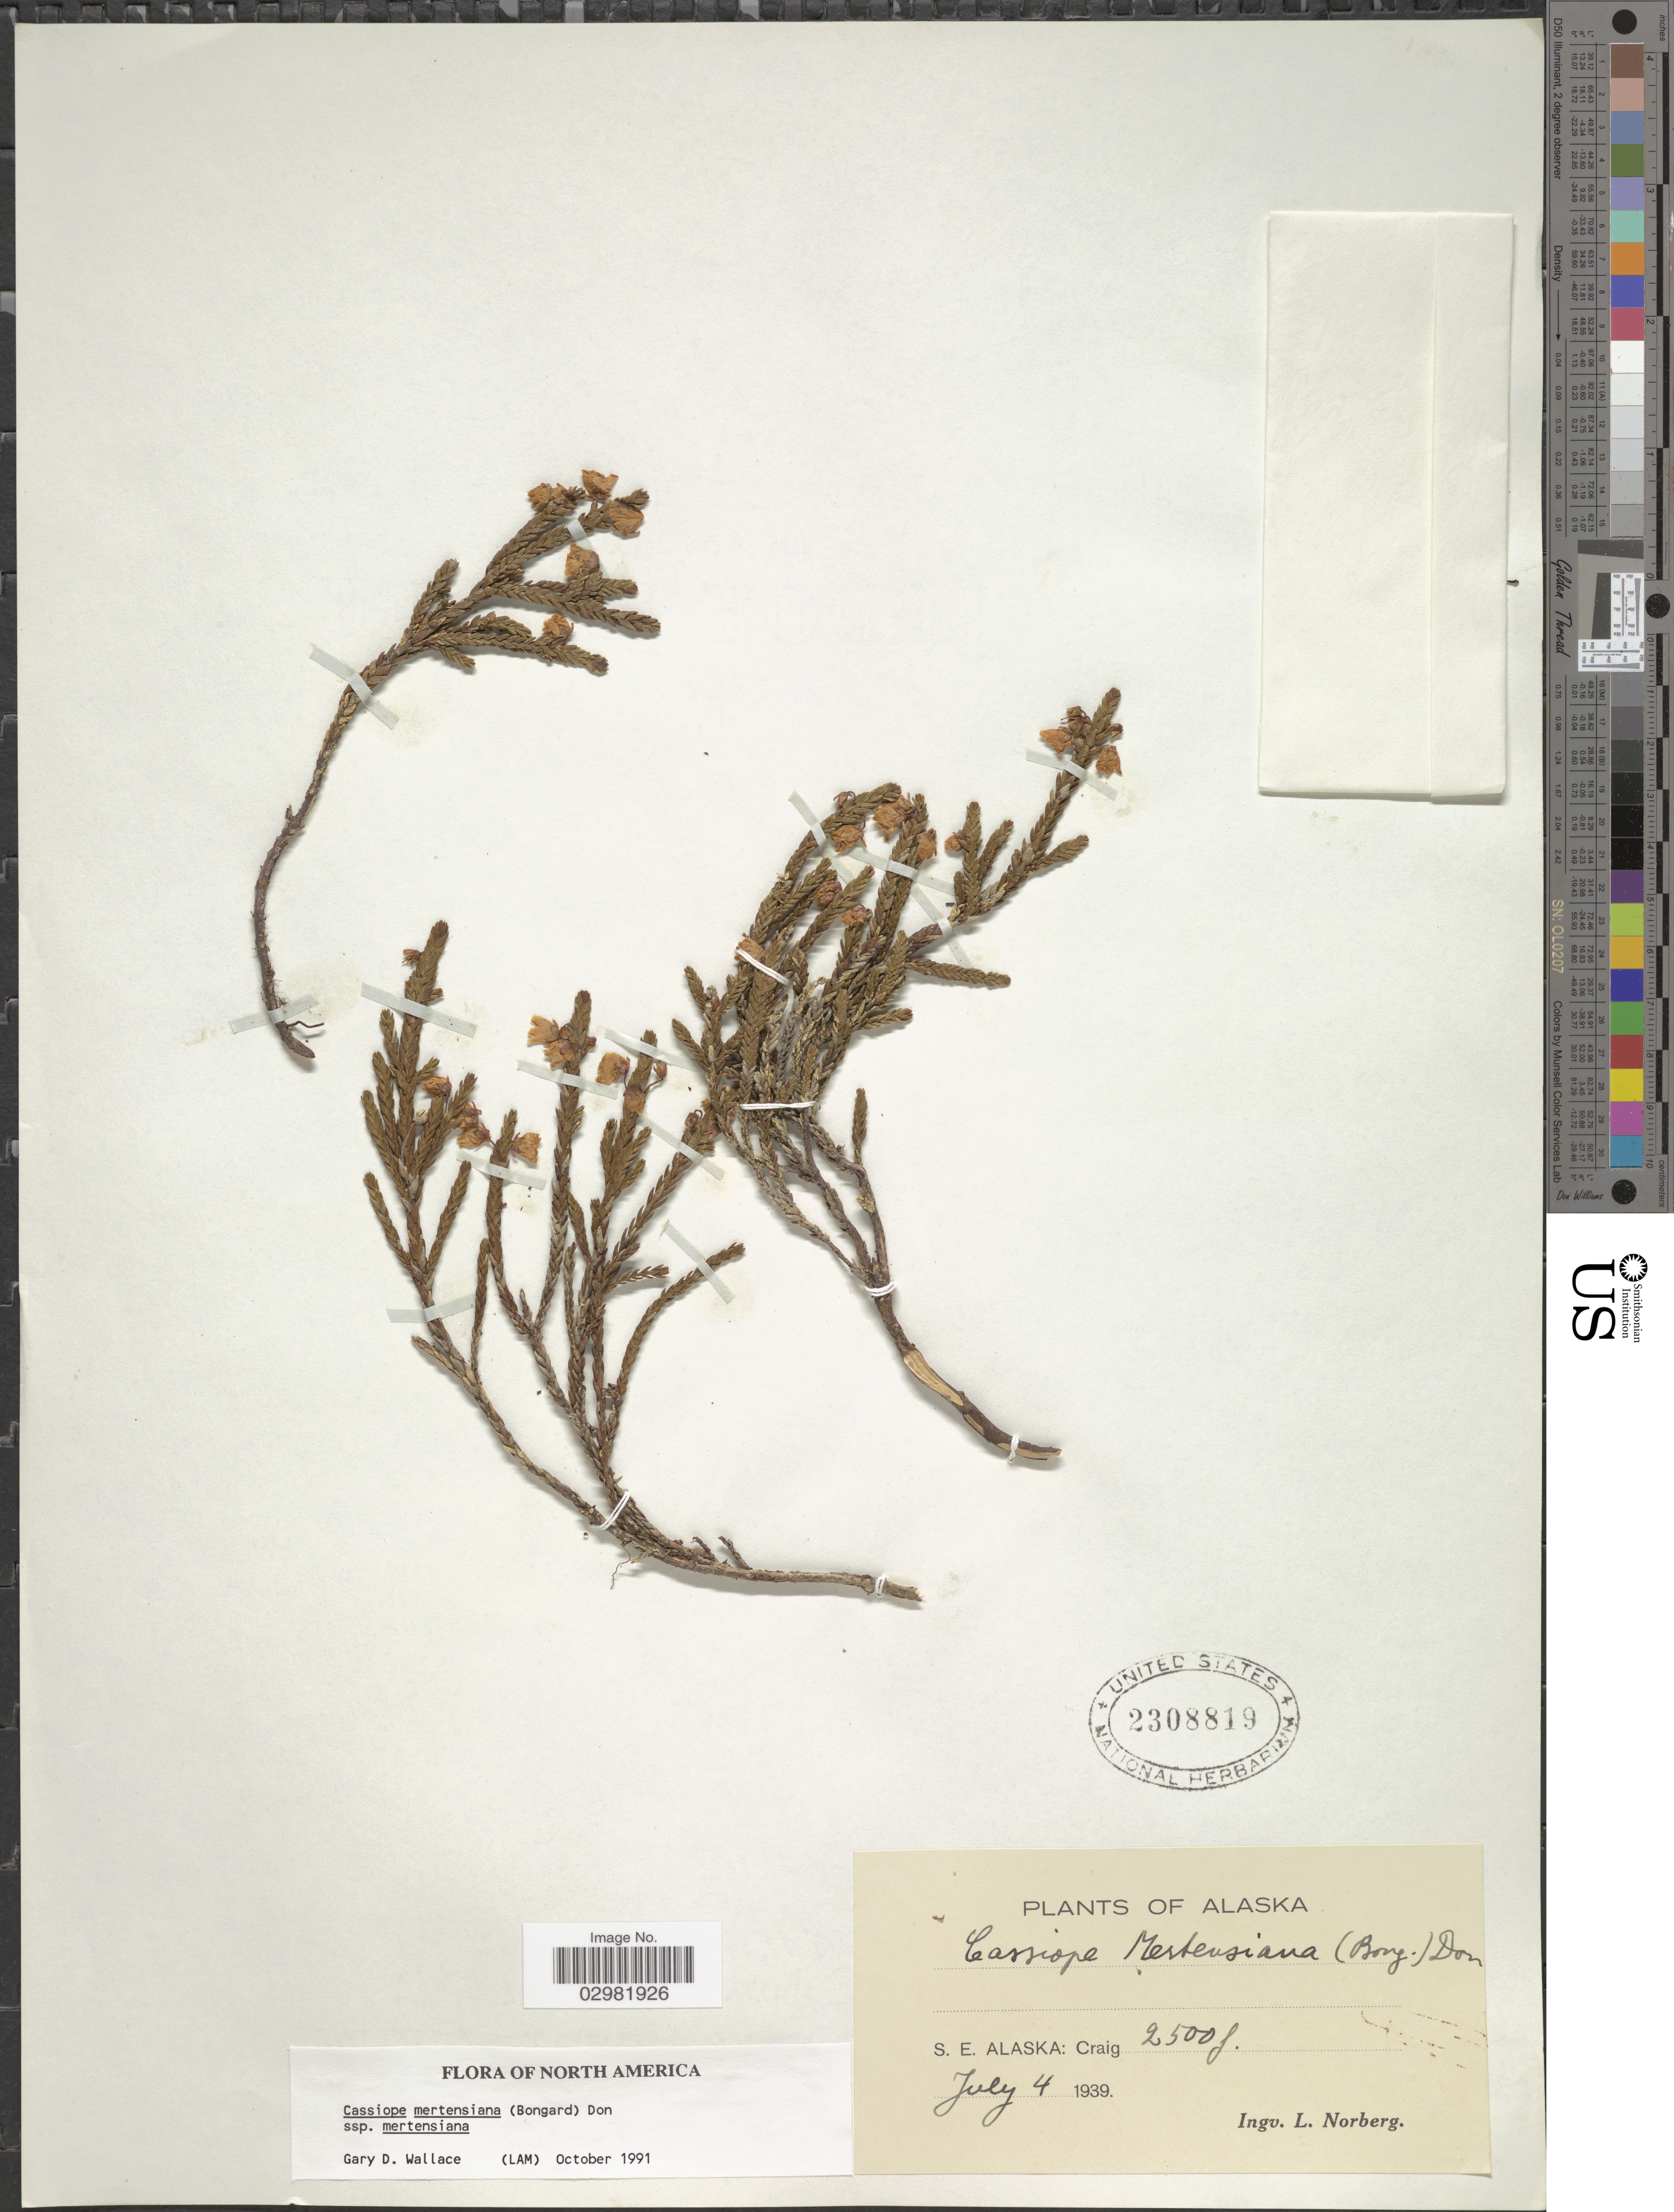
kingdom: Plantae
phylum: Tracheophyta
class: Magnoliopsida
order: Ericales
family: Ericaceae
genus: Cassiope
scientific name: Cassiope mertensiana subsp. mertensiana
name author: (Bong.) G. Don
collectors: I. Norberg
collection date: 1939-07-04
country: United States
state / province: Alaska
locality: S.E. Alaska: Craig.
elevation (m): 762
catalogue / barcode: US 2308819